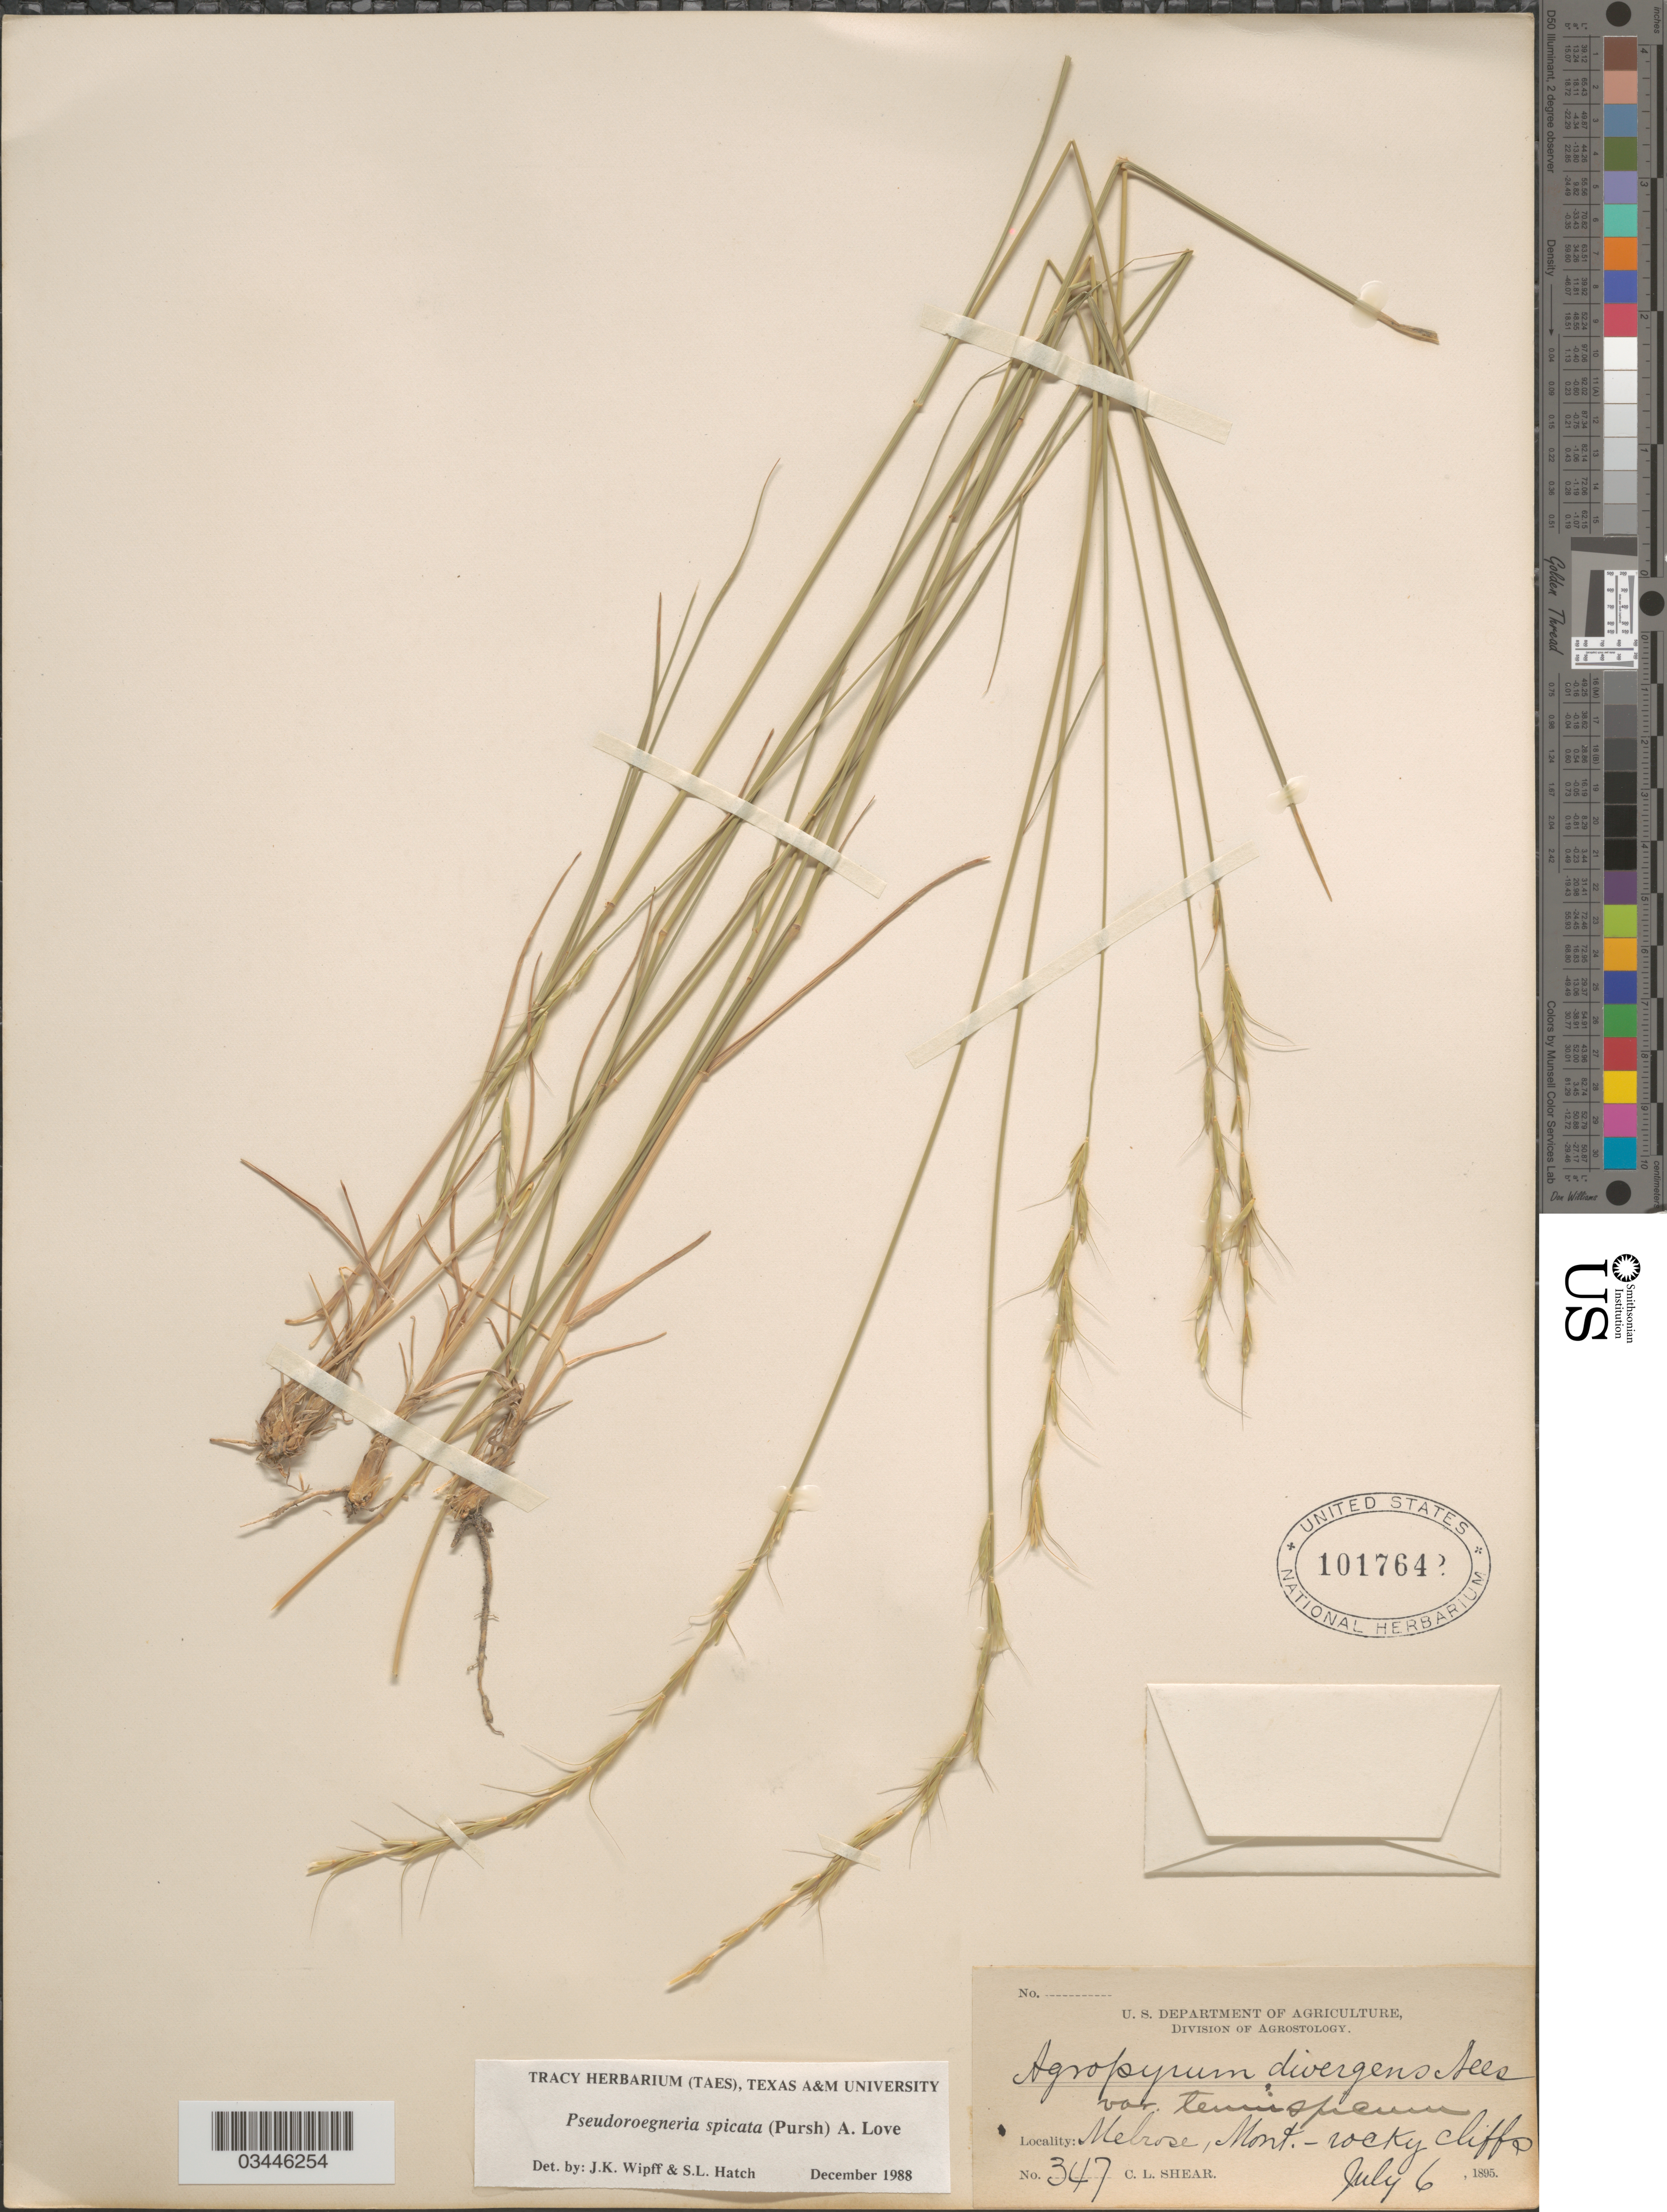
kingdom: Plantae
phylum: Tracheophyta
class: Liliopsida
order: Poales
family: Poaceae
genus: Pseudoroegneria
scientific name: Pseudoroegneria spicata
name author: (Pursh) Á. Löve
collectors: C. L. Shear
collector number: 347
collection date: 1895-07-06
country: United States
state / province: Montana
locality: Melrose.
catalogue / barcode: US 1017642